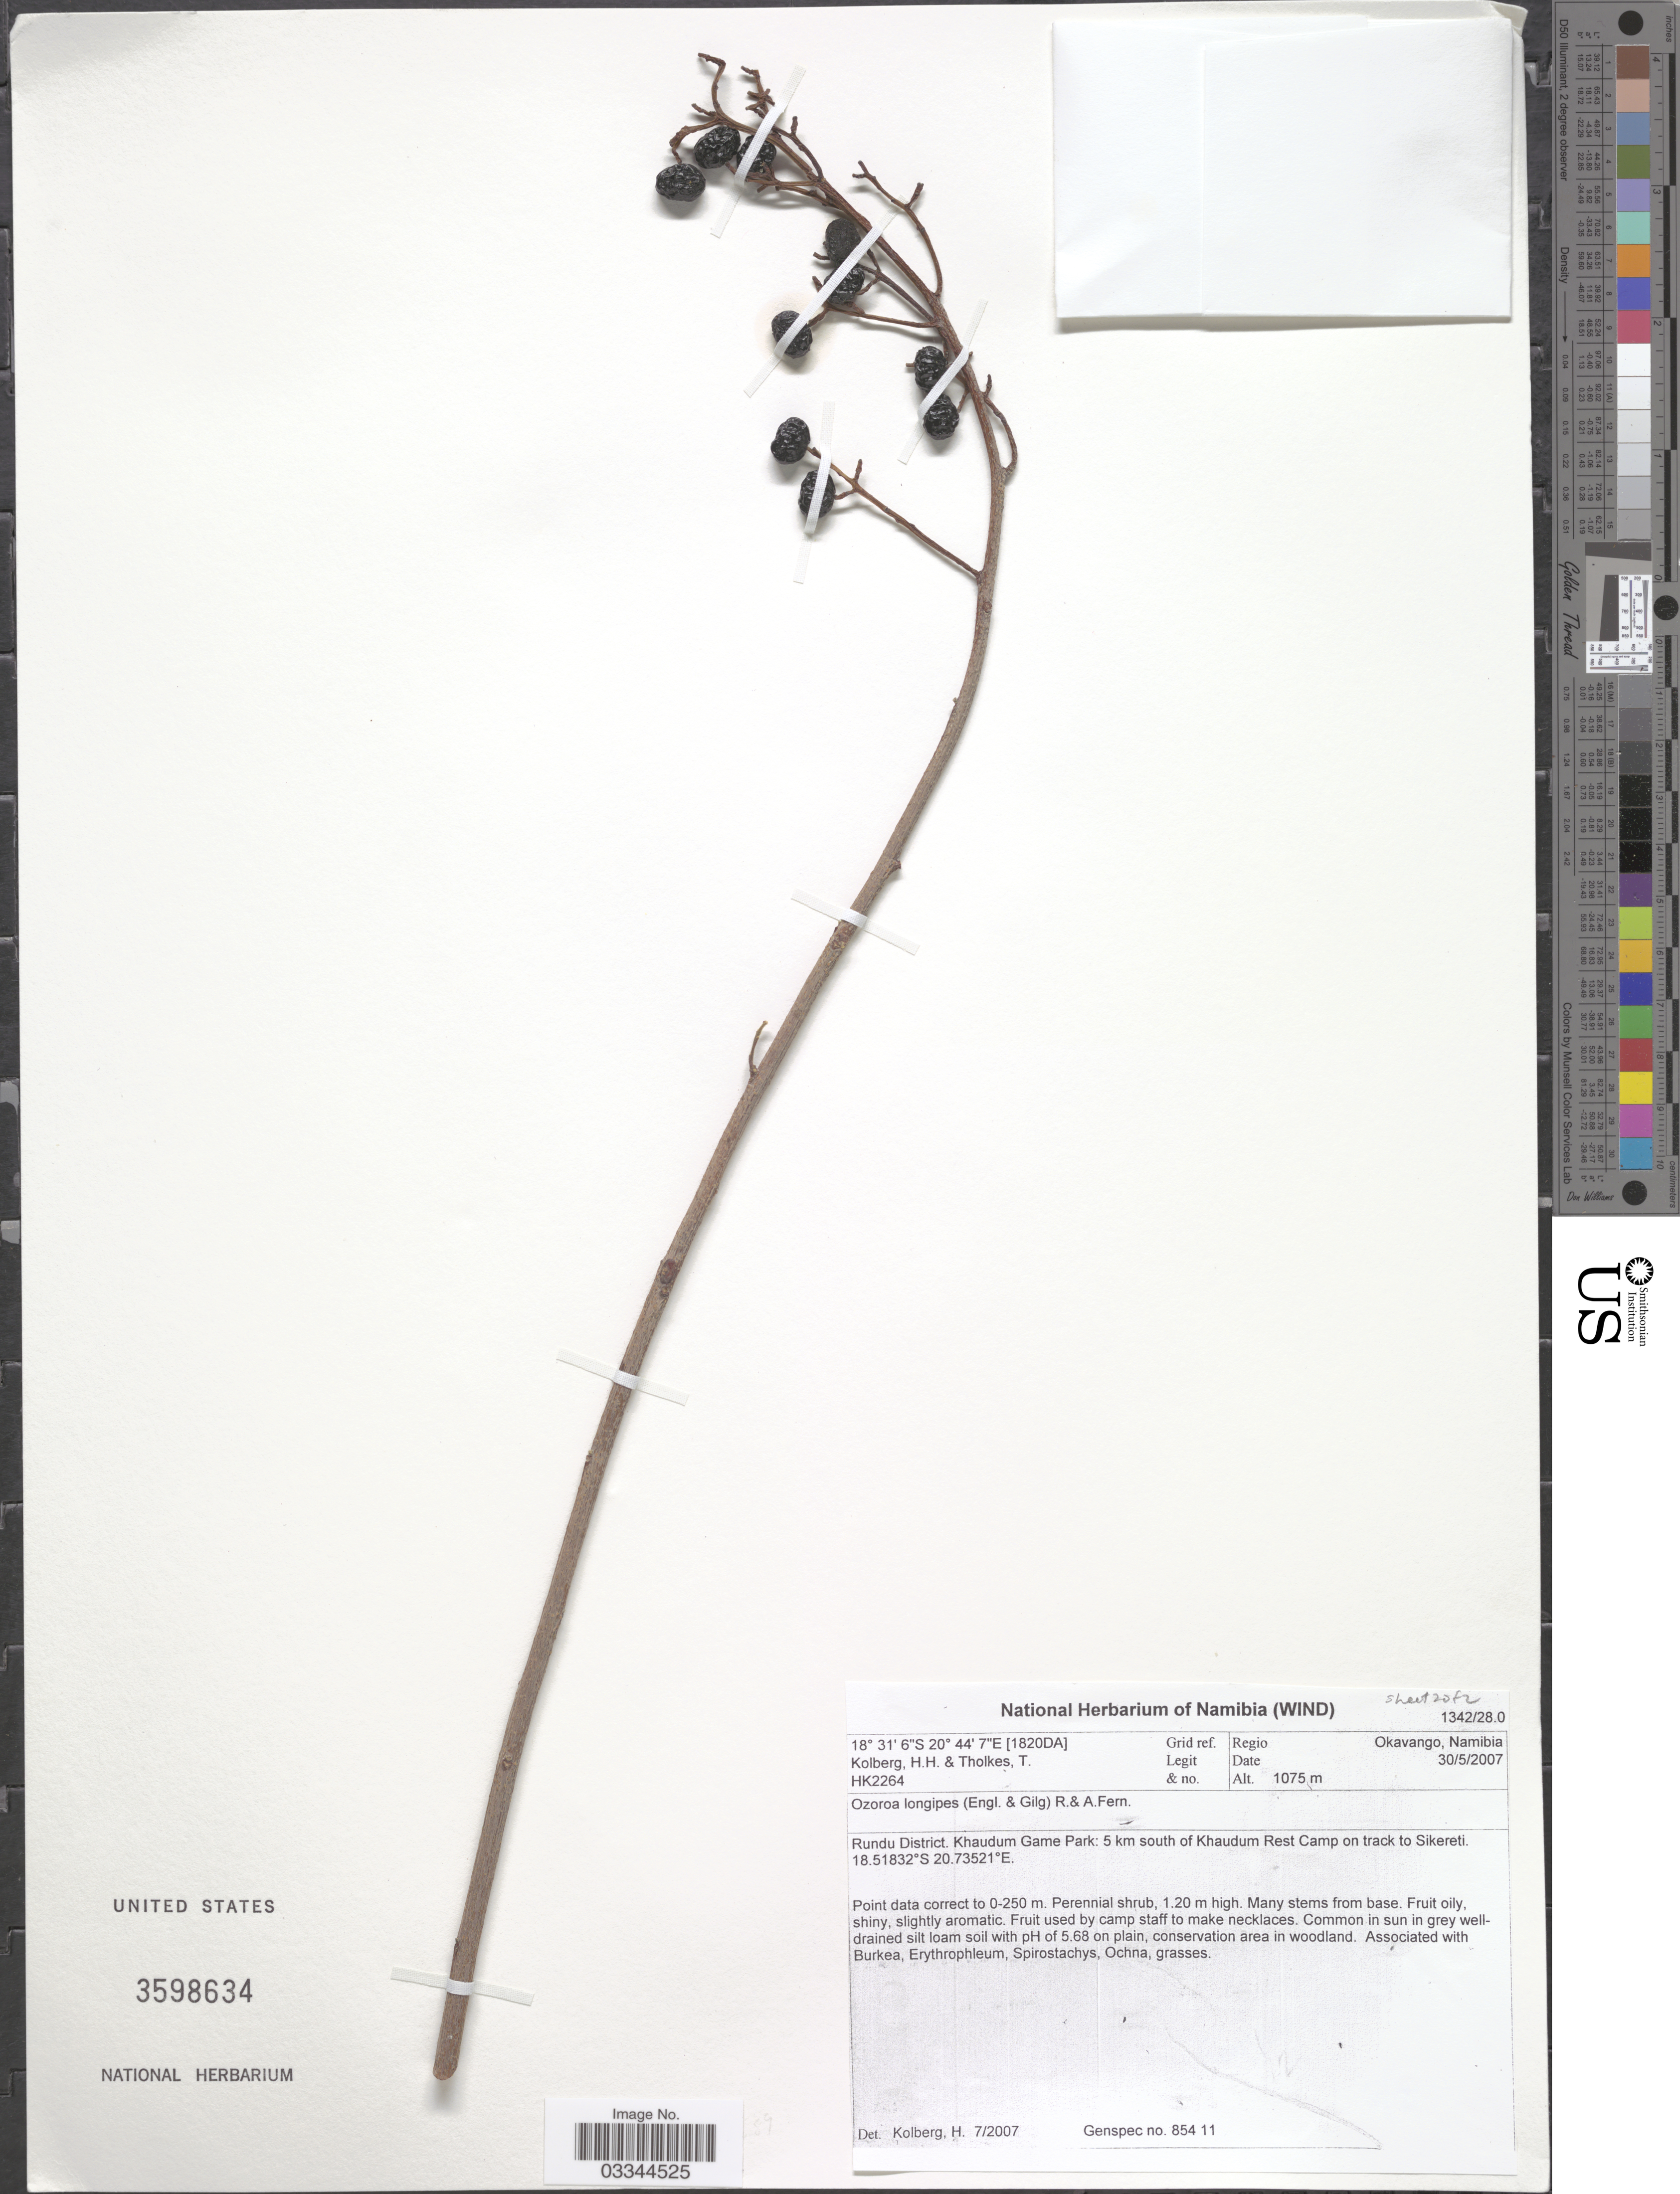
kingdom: Plantae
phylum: Tracheophyta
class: Magnoliopsida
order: Sapindales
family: Anacardiaceae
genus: Ozoroa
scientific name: Ozoroa longipes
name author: (Engl. & Gilg) R. Fern. & A. Fern.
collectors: H. H. Kolberg & T. Tholkes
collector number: HK2264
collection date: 2007-05-30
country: Namibia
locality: [1820DA] Grid ref. Regio Okavango, Namibia. Rundu District. Khaudum Game Park: 5 km south of Khaudum Rest Camp on track to Sikereti.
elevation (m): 1075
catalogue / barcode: US 3598634